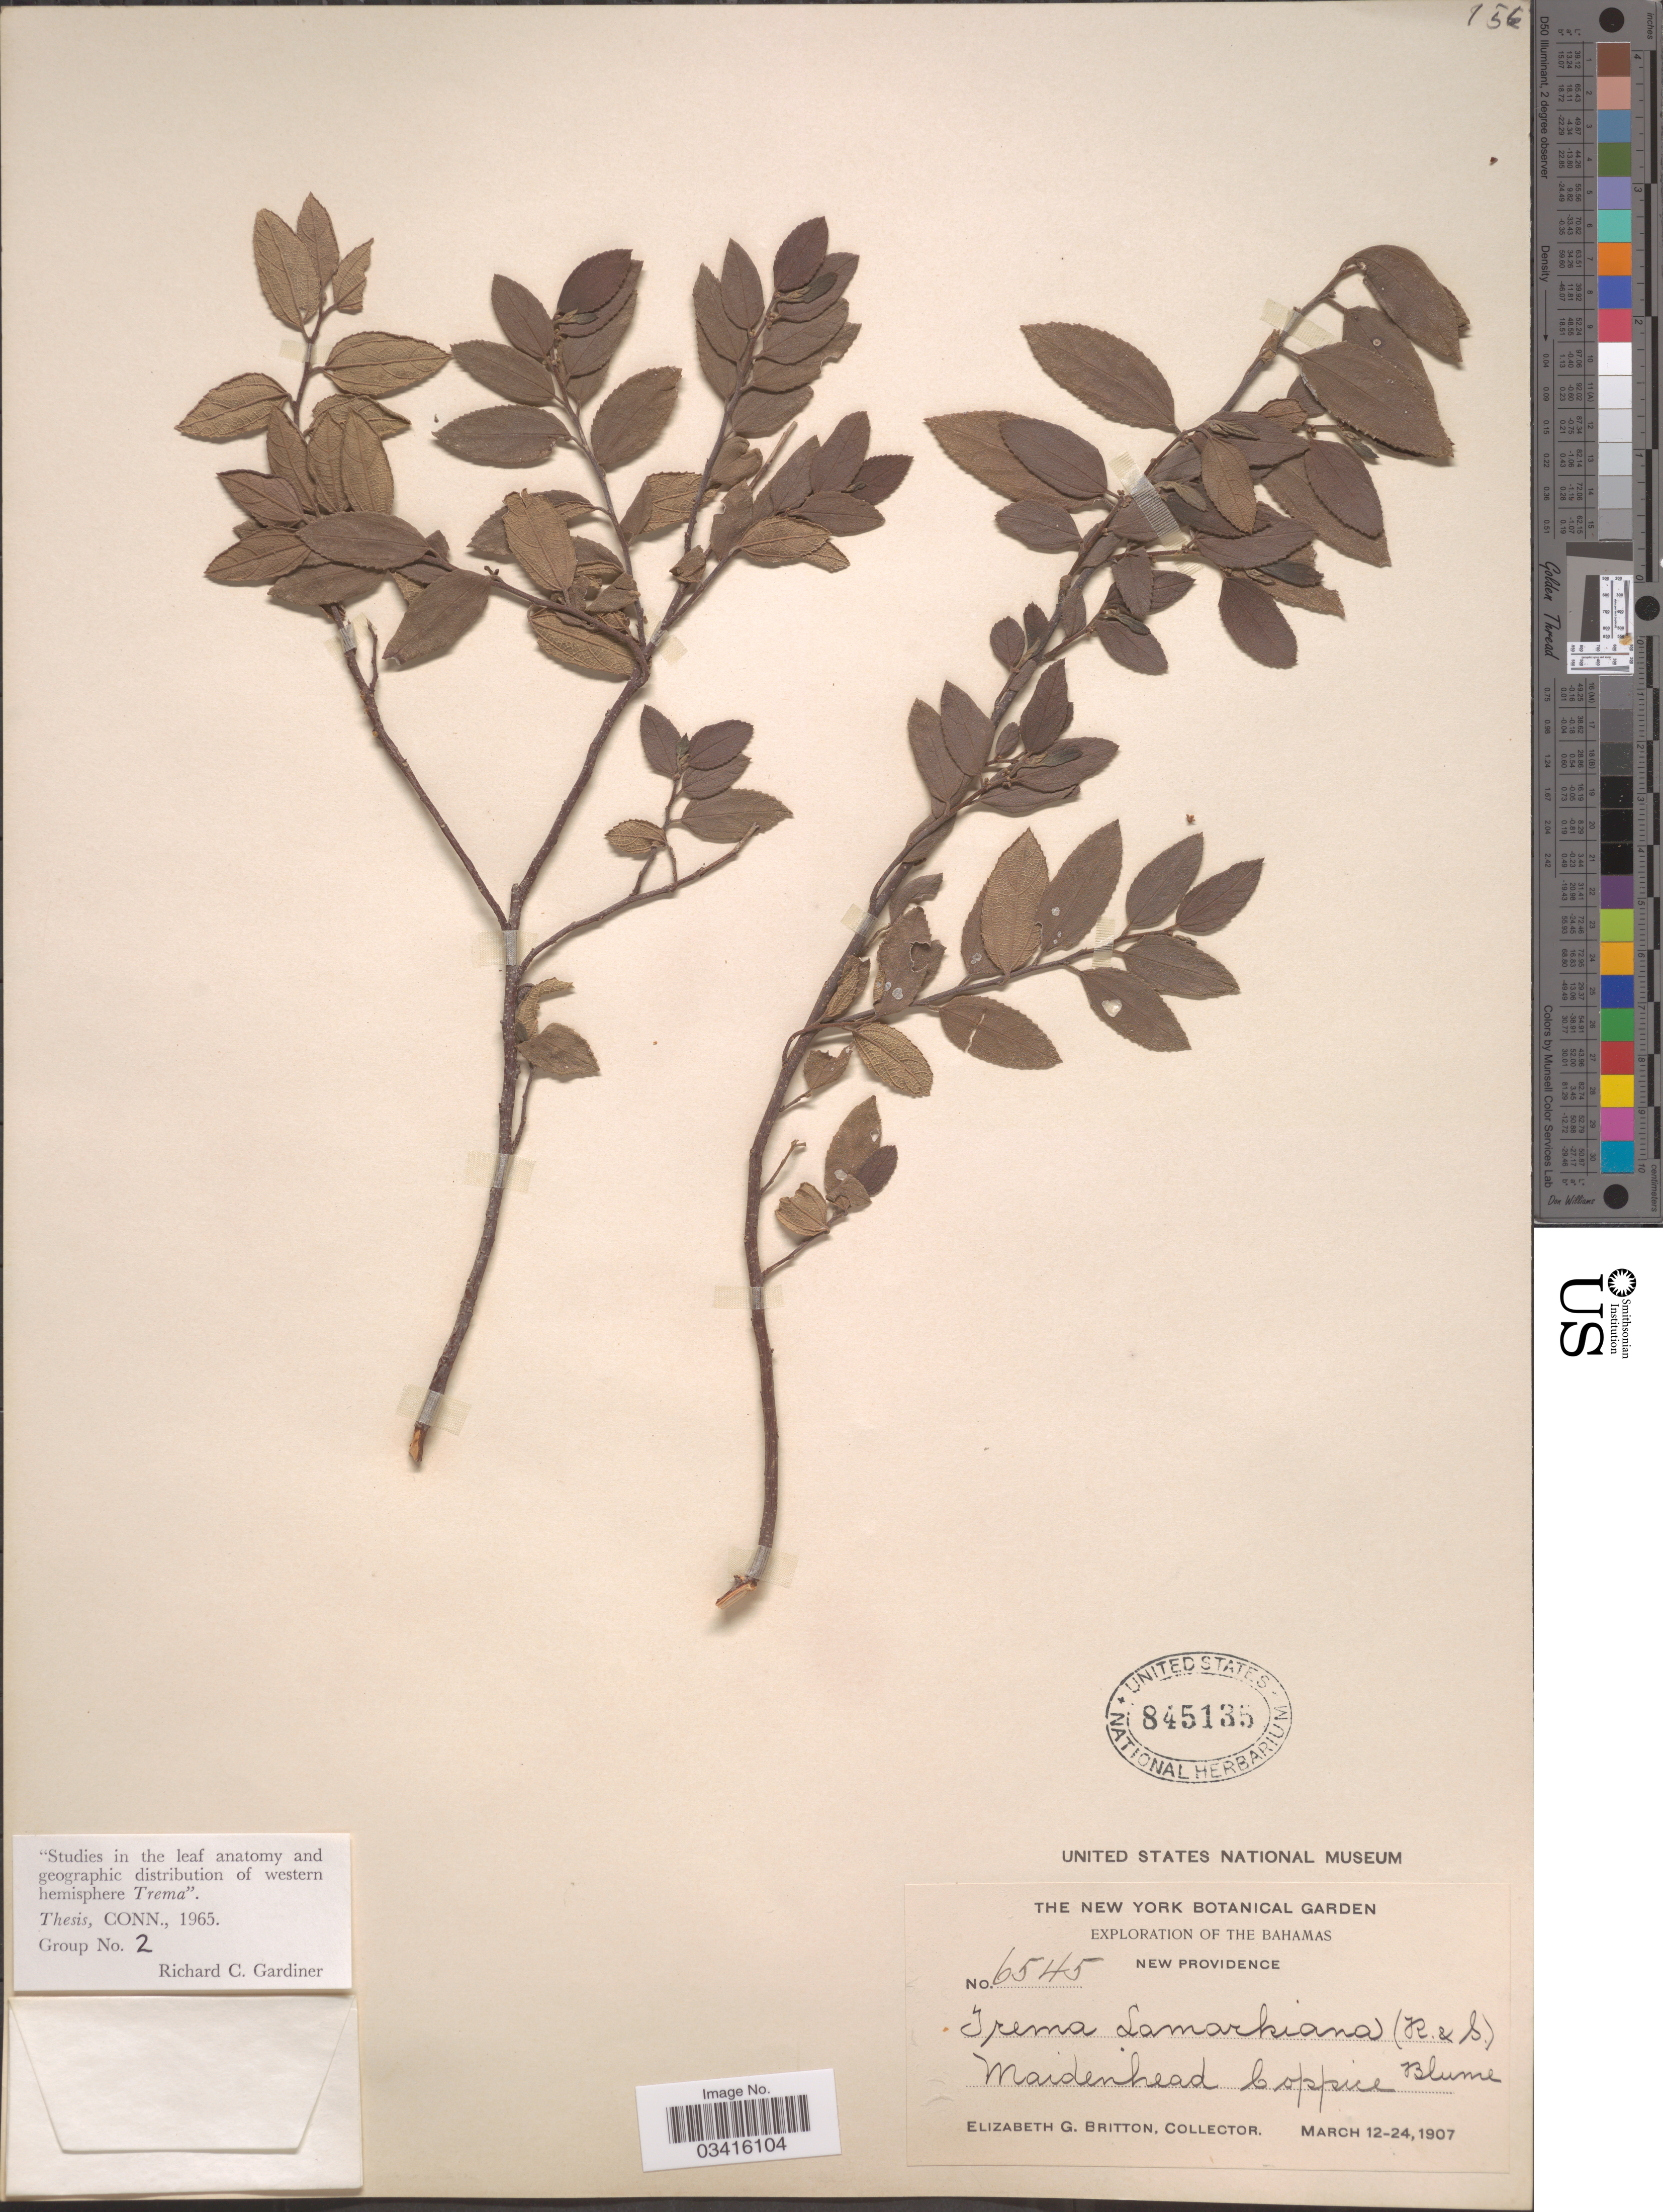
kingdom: Plantae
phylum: Tracheophyta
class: Magnoliopsida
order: Rosales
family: Cannabaceae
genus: Trema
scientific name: Trema lamarckianum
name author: (Schult.) Blume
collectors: E. G. Britton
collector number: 6545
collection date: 1907-03-12/1907-03-24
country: Bahamas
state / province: New Providence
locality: New Providence. Maidenhead Coppice.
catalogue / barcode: US 845135